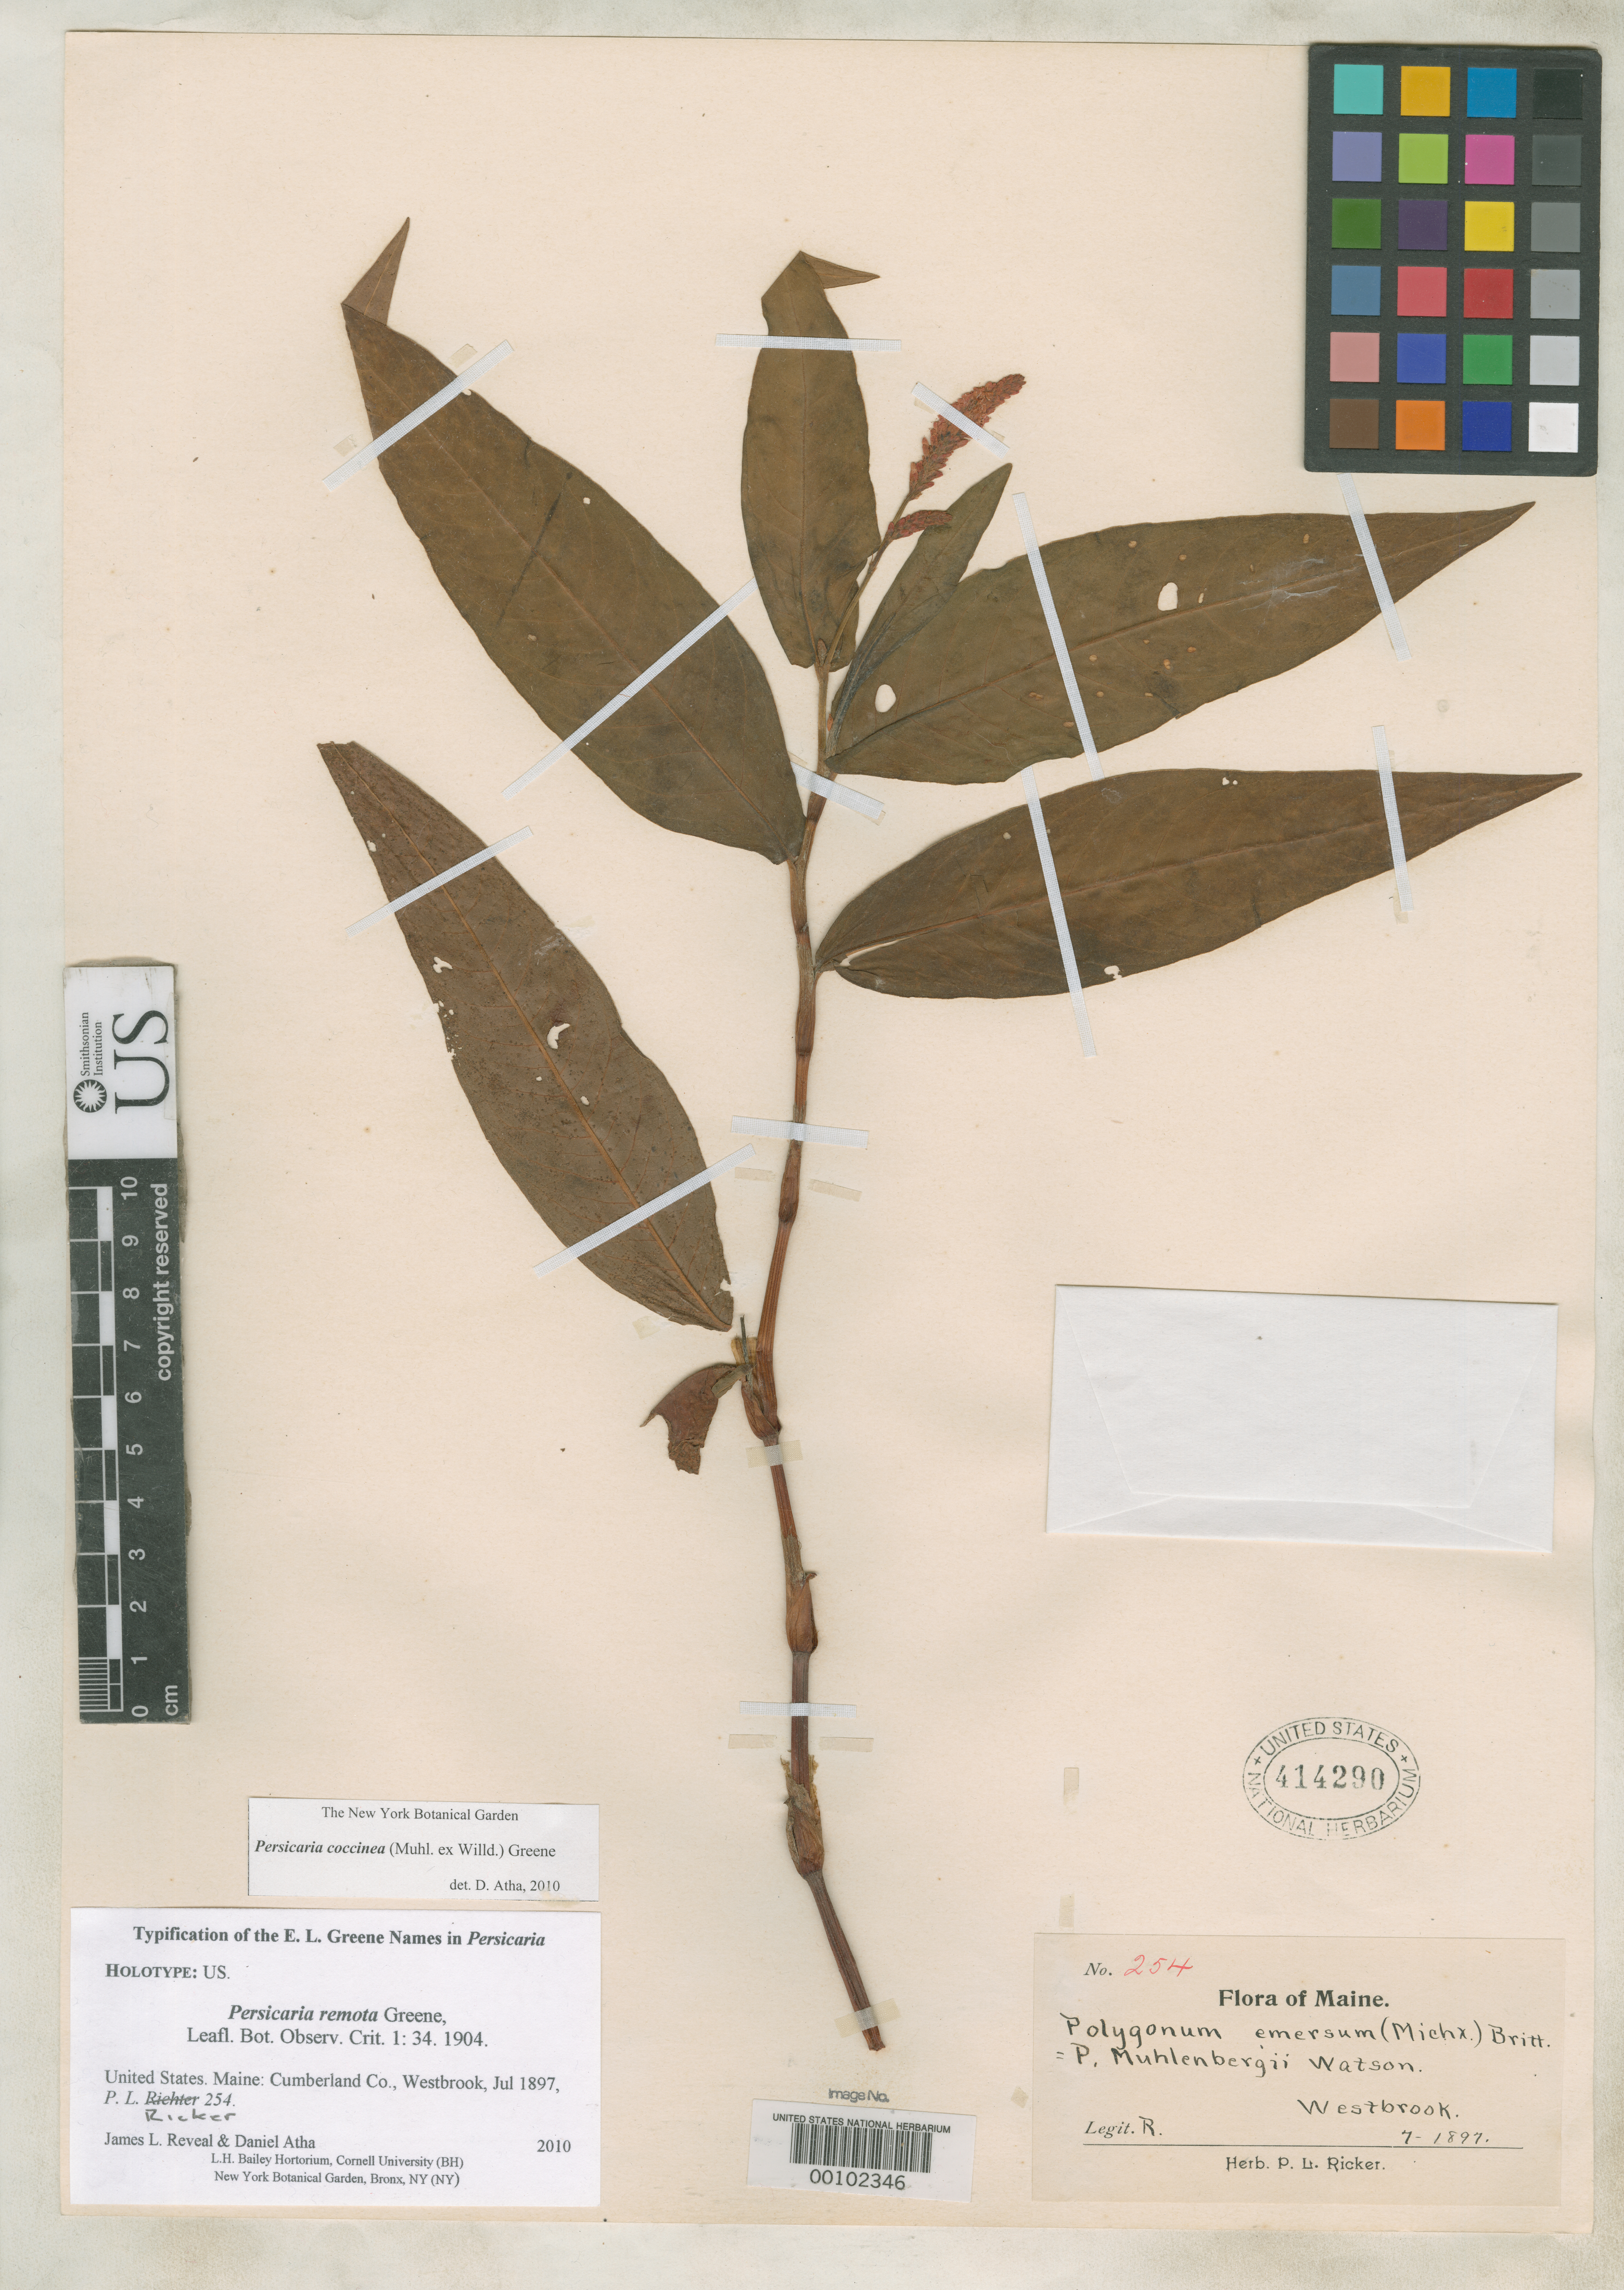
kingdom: Plantae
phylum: Tracheophyta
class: Magnoliopsida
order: Caryophyllales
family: Polygonaceae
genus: Persicaria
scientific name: Persicaria remota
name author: Greene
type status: Holotype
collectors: P. Ricker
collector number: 254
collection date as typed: Jul 1897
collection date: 1897-07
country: United States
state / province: Maine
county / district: Cumberland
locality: Westbrook.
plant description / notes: Collector name mis-cited as "Richter" in protologue.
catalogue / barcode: US 414290